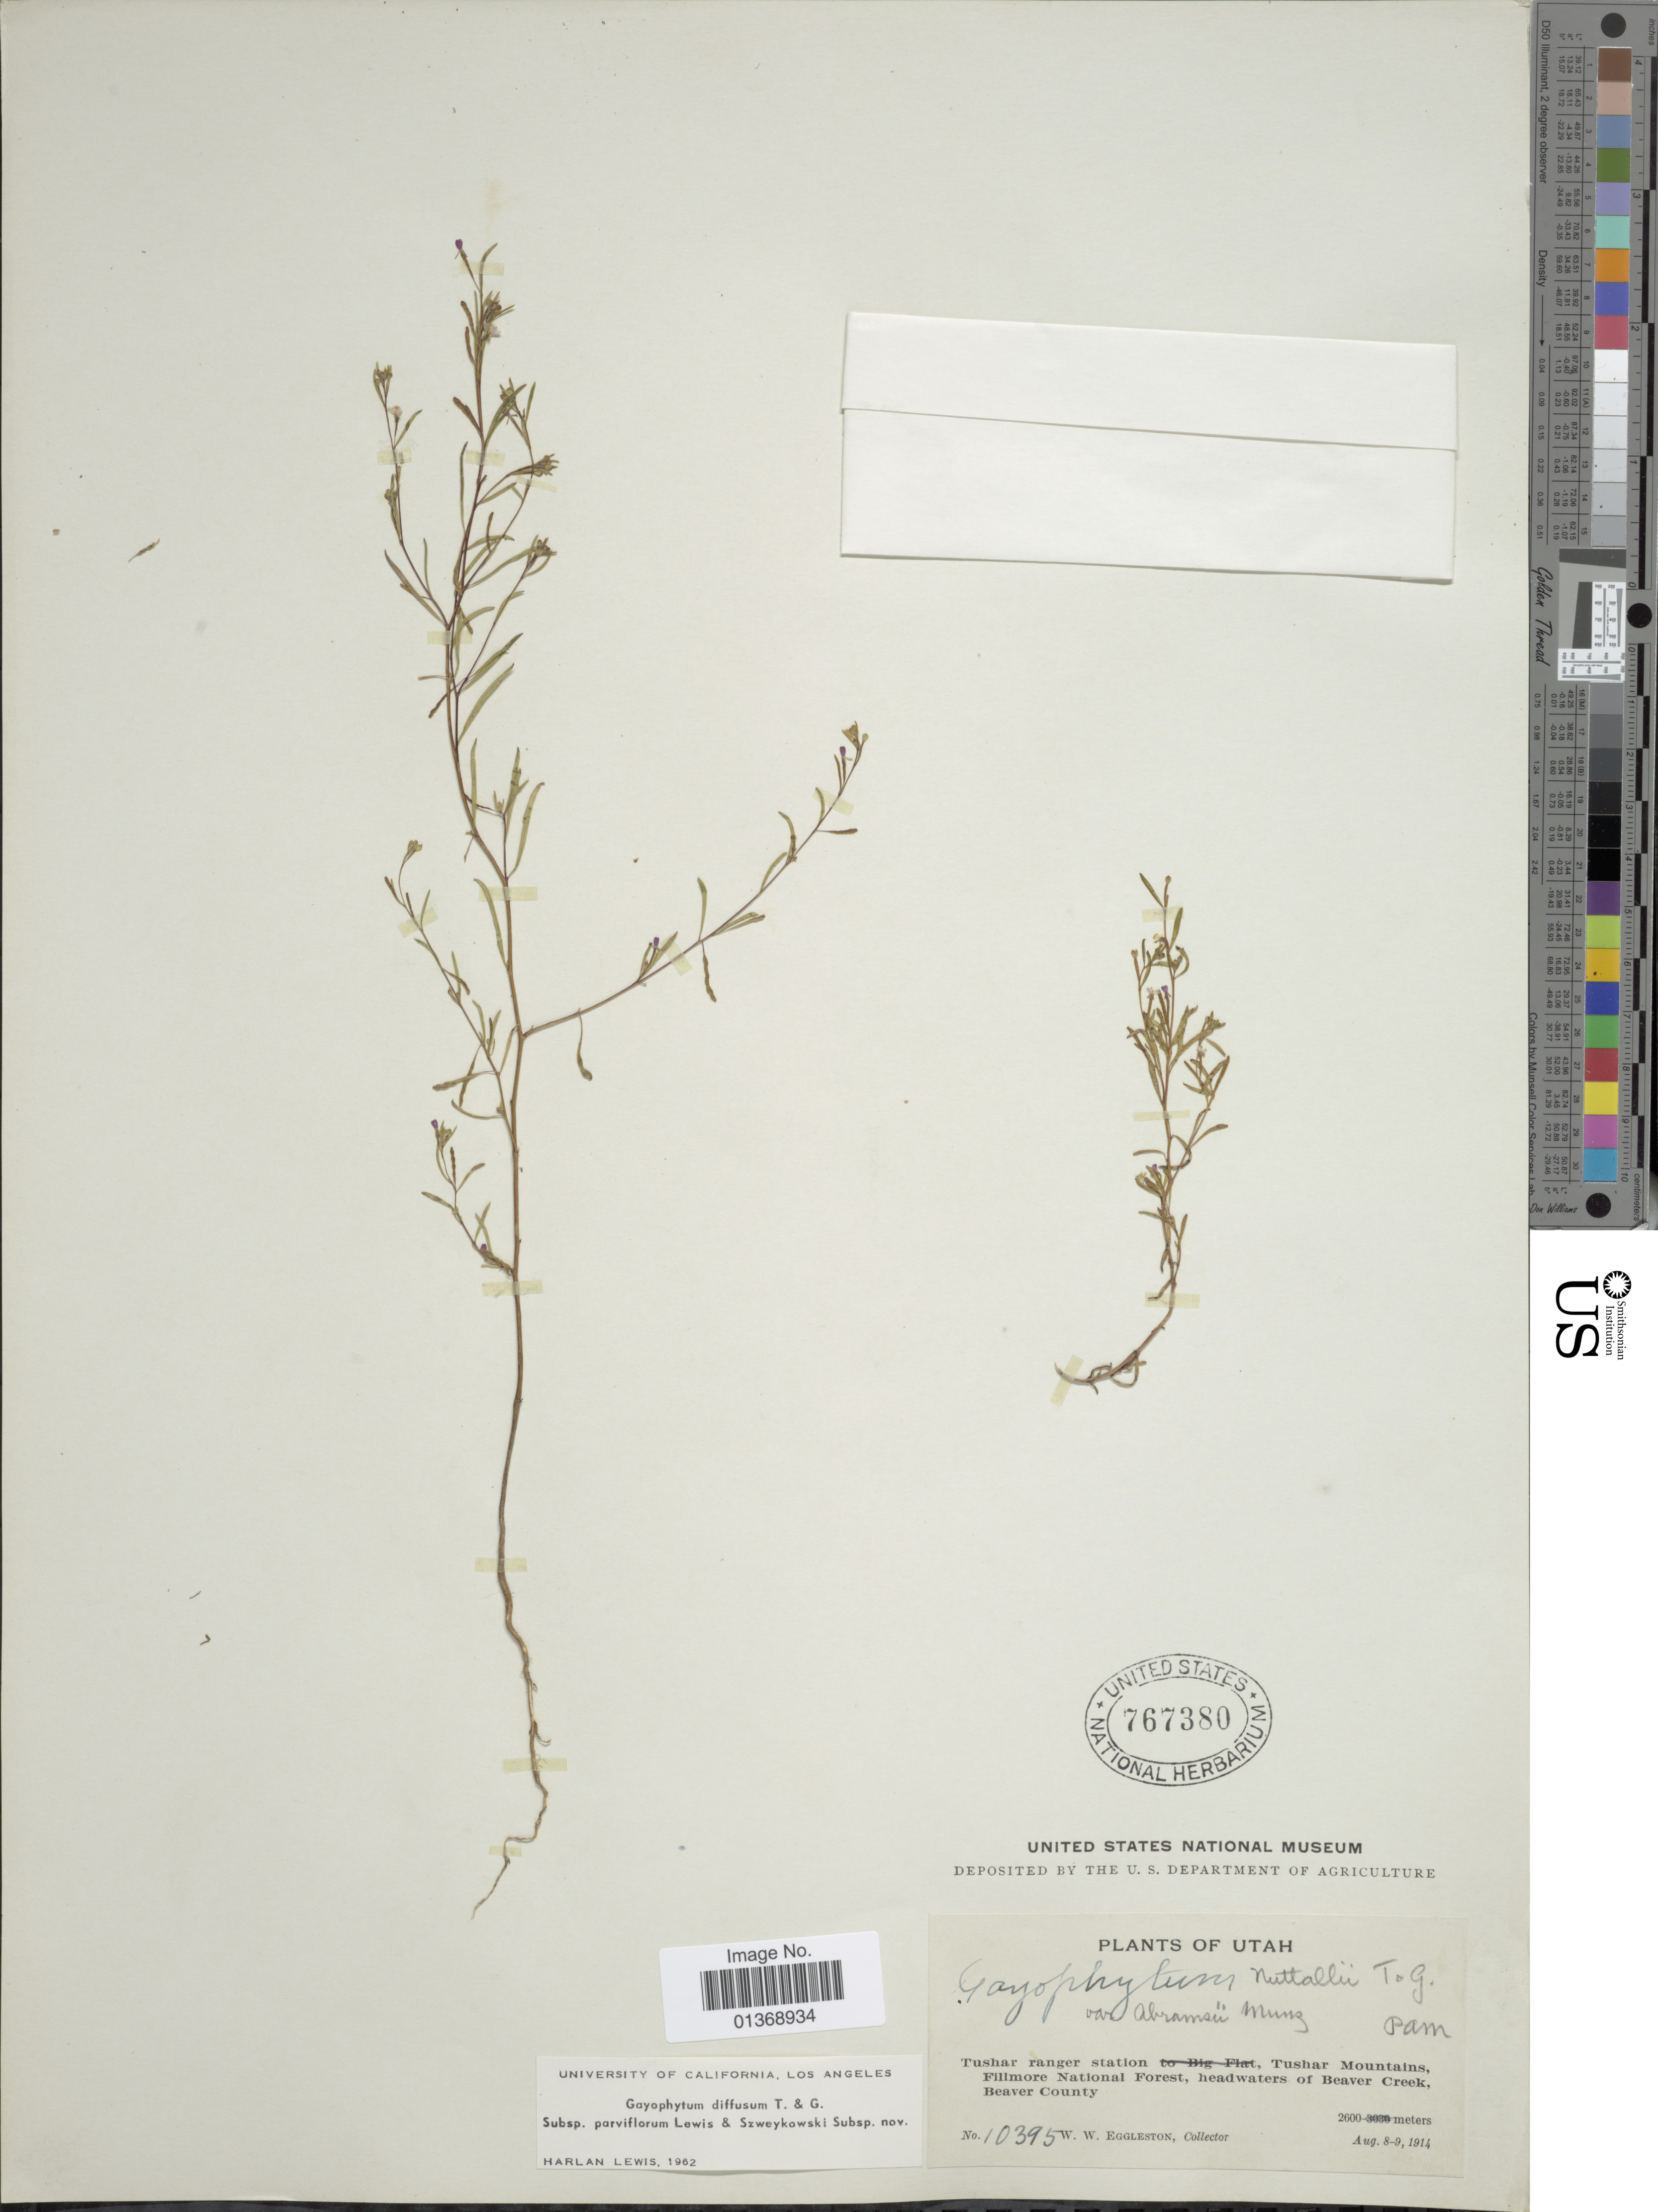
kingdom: Plantae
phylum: Tracheophyta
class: Magnoliopsida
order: Myrtales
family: Onagraceae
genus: Gayophytum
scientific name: Gayophytum diffusum subsp. parviflorum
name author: F. H. Lewis & Szweyk.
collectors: W. W. Eggleston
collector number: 10395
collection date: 1914-08-08/1914-08-09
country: United States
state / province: Utah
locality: Tushar ranger station, Tushar Mountains, Fillmore National Forest, headwaters of Beaver Creek, Beaver County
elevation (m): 2600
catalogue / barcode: US 767380